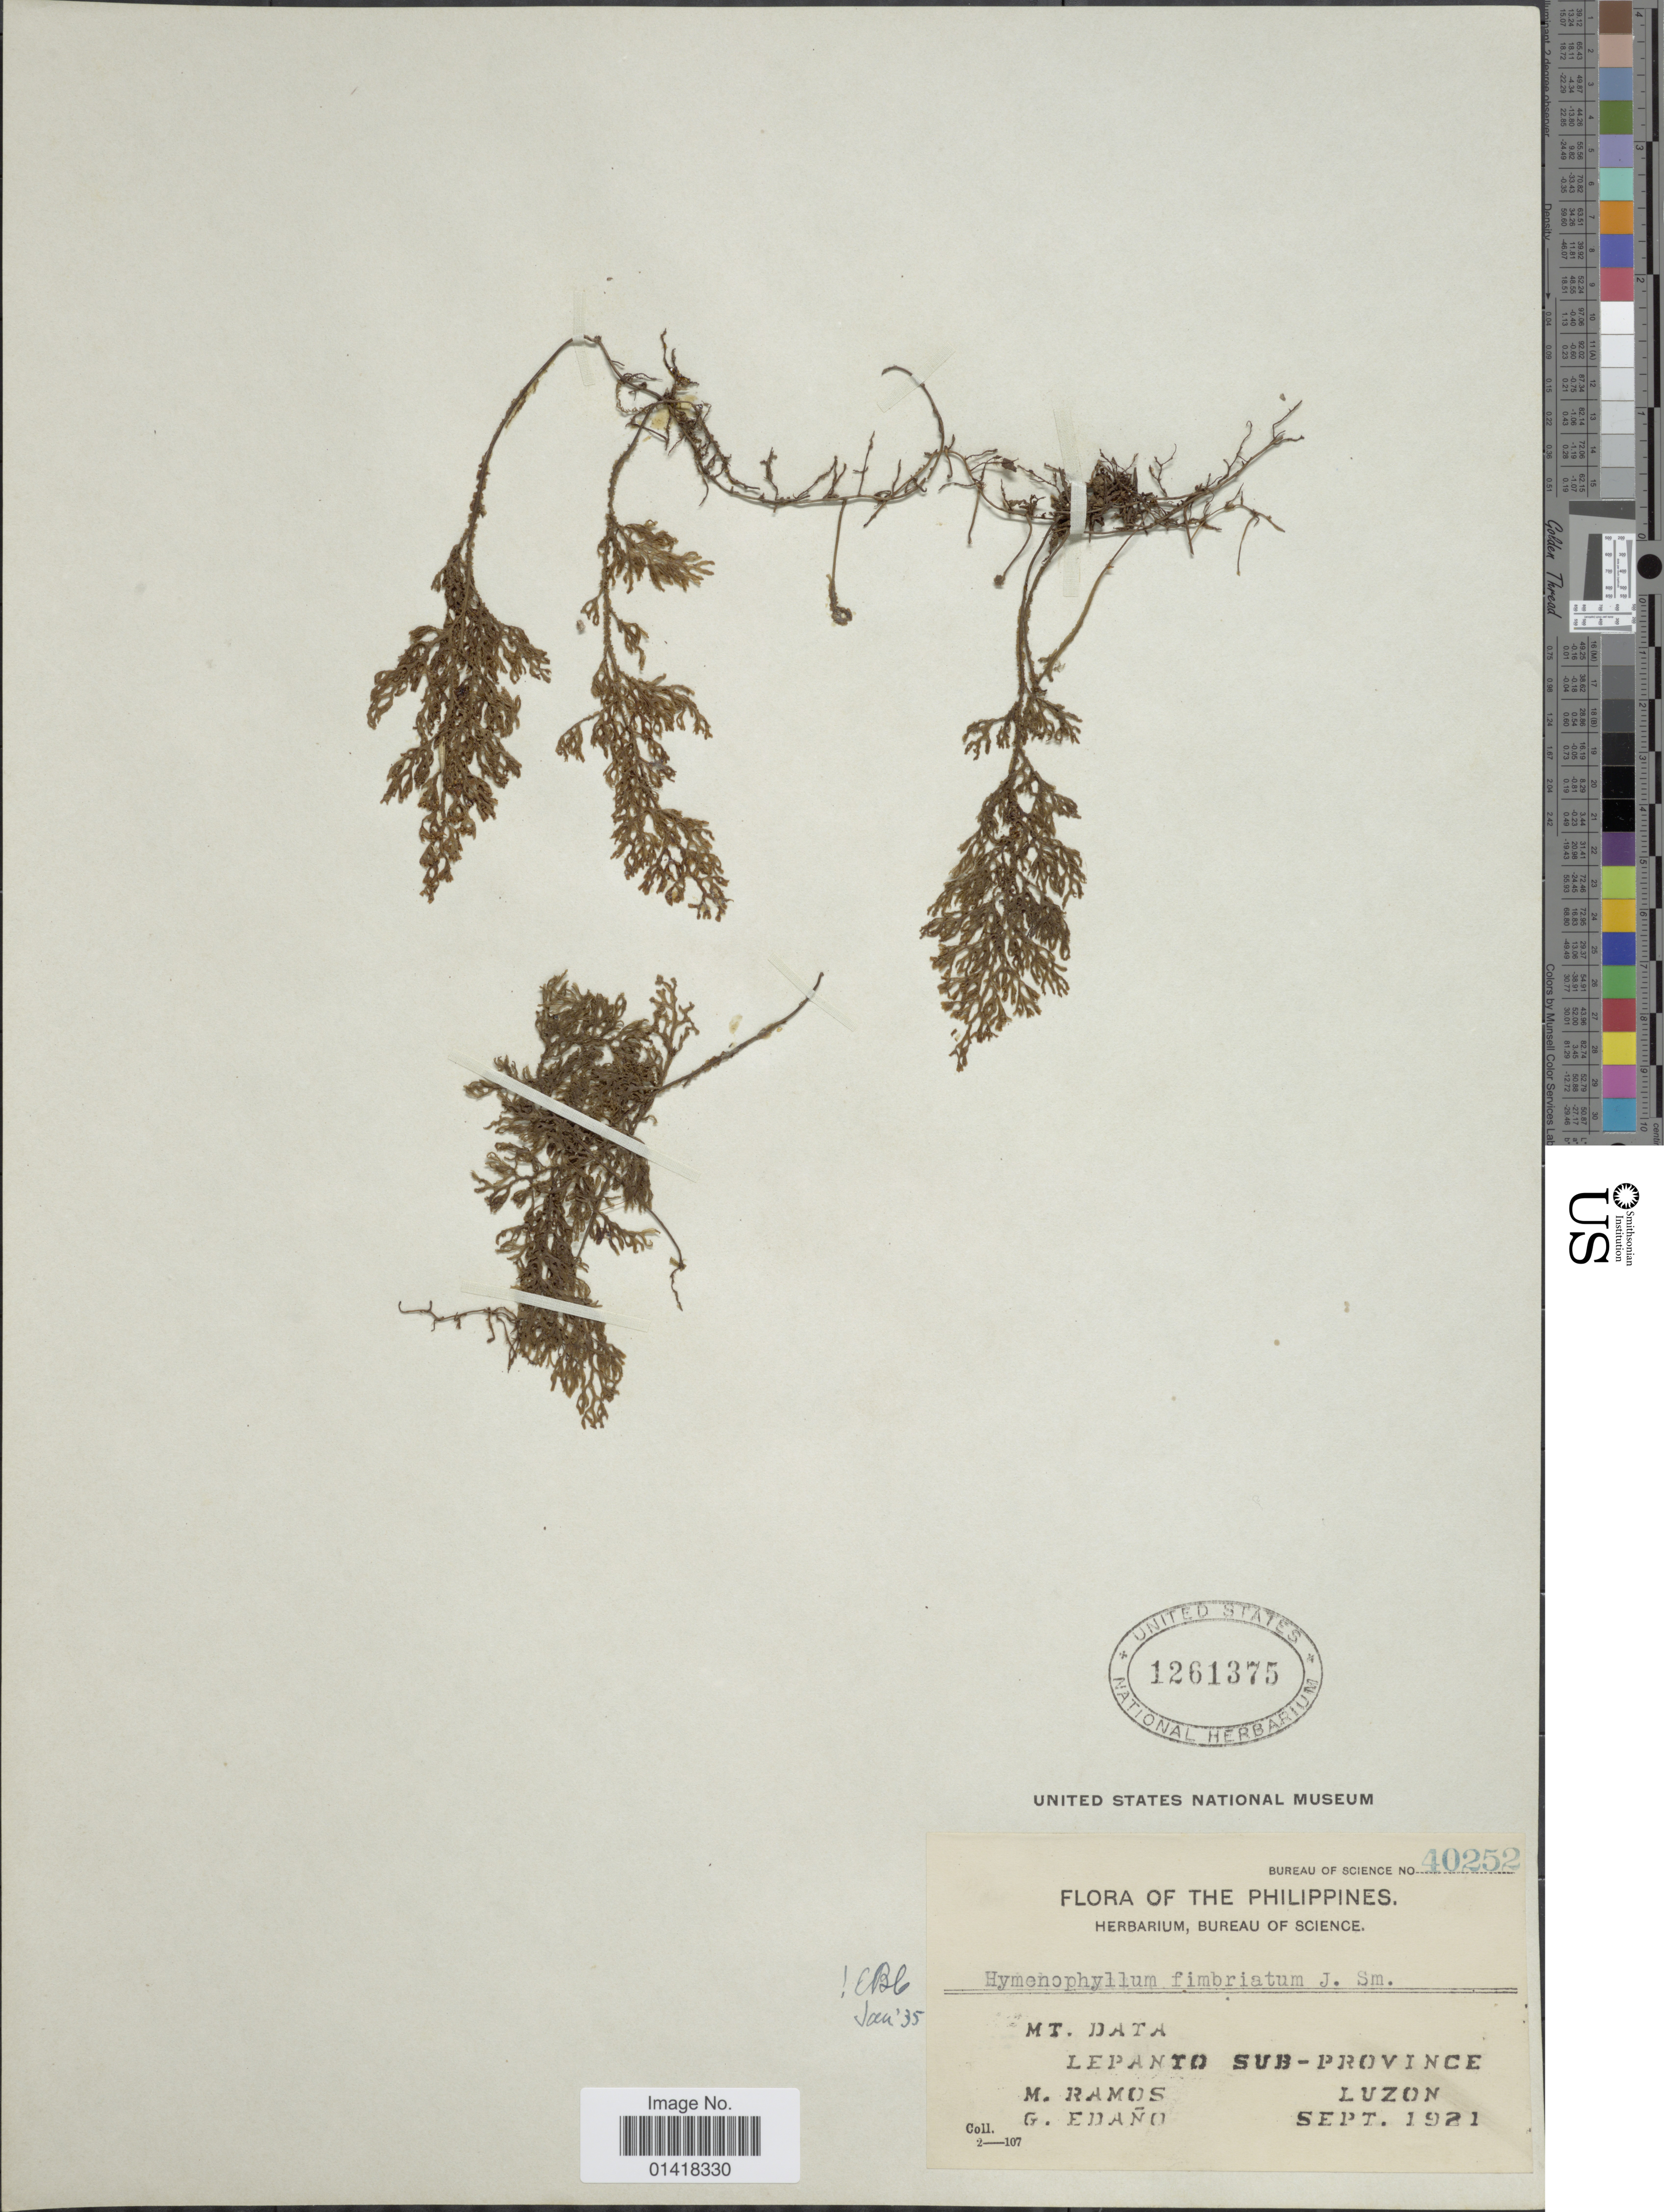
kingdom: Plantae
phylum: Tracheophyta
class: Polypodiopsida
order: Hymenophyllales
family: Hymenophyllaceae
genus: Hymenophyllum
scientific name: Hymenophyllum fimbriatum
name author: J. Sm.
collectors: M. Ramos & G. Edaño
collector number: Bureau of Science 40252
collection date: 1921-09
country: Philippines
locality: The Philippines, Mt. Data. Lepanti Sub-Province. Luzon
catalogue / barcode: US 1261375